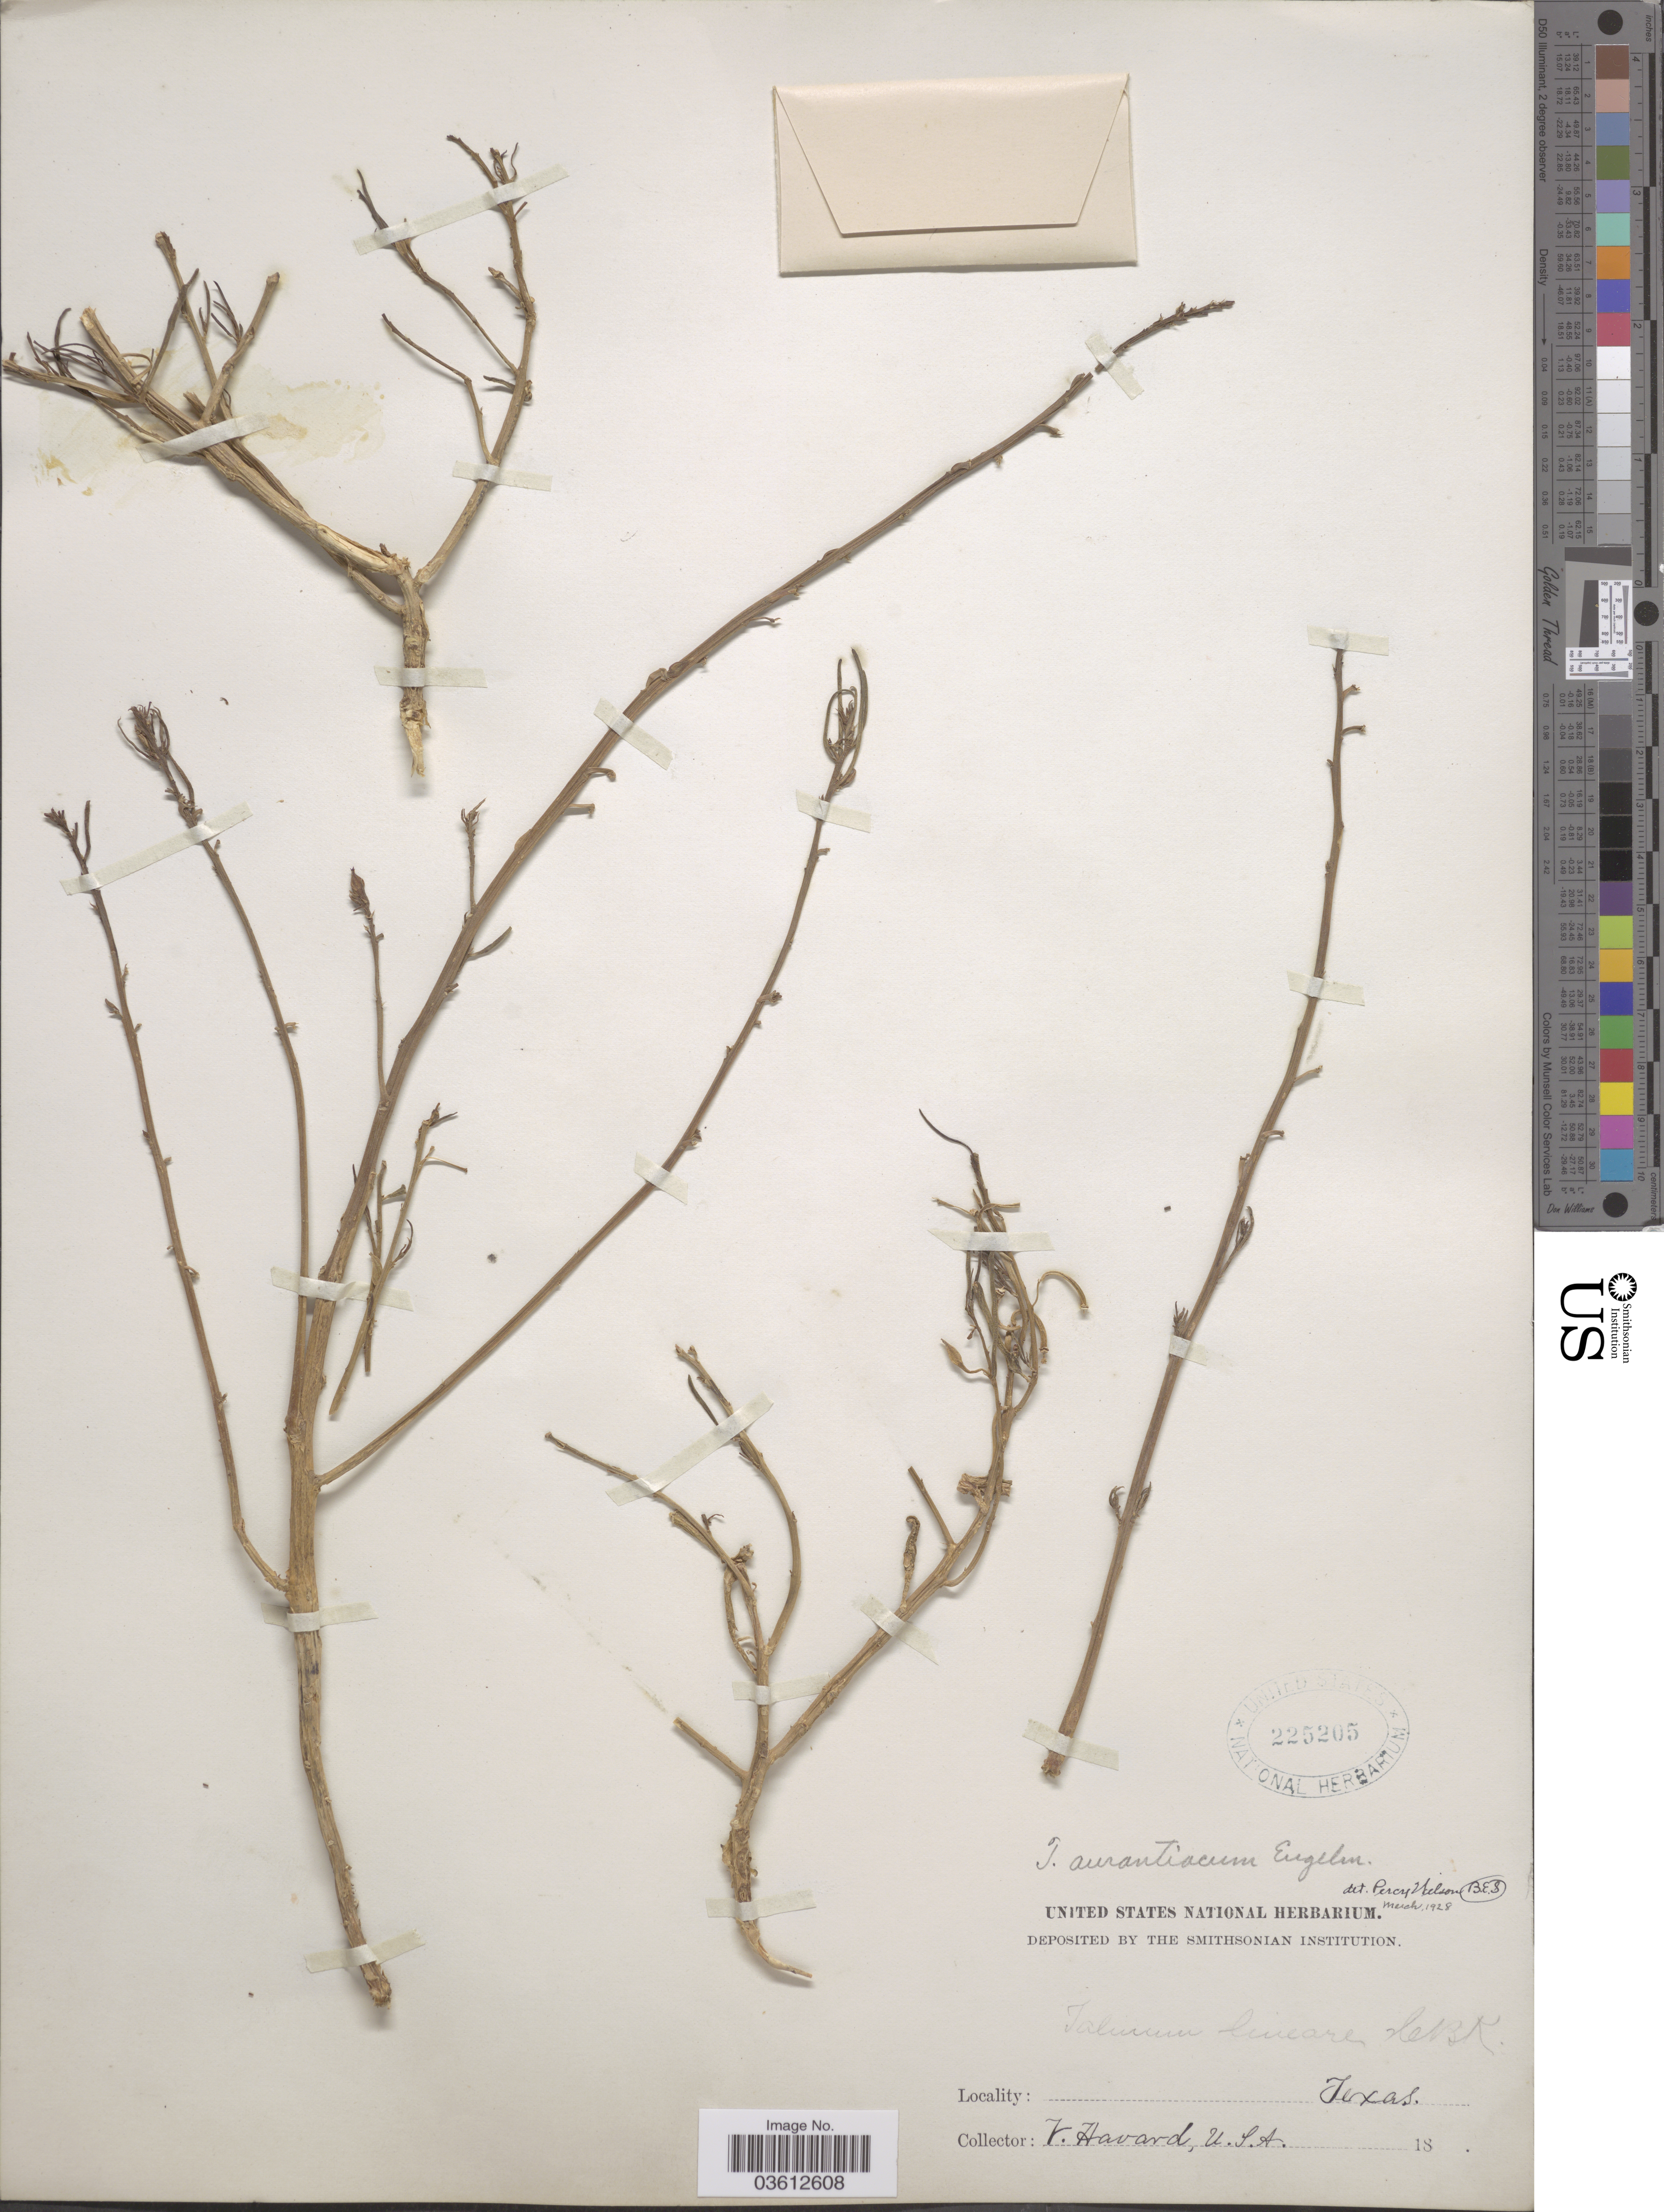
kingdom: Plantae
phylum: Tracheophyta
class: Magnoliopsida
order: Caryophyllales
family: Talinaceae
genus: Talinum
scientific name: Talinum aurantiacum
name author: Engelm. in A. Gray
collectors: V. Havard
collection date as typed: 18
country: United States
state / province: Texas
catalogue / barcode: US 225205